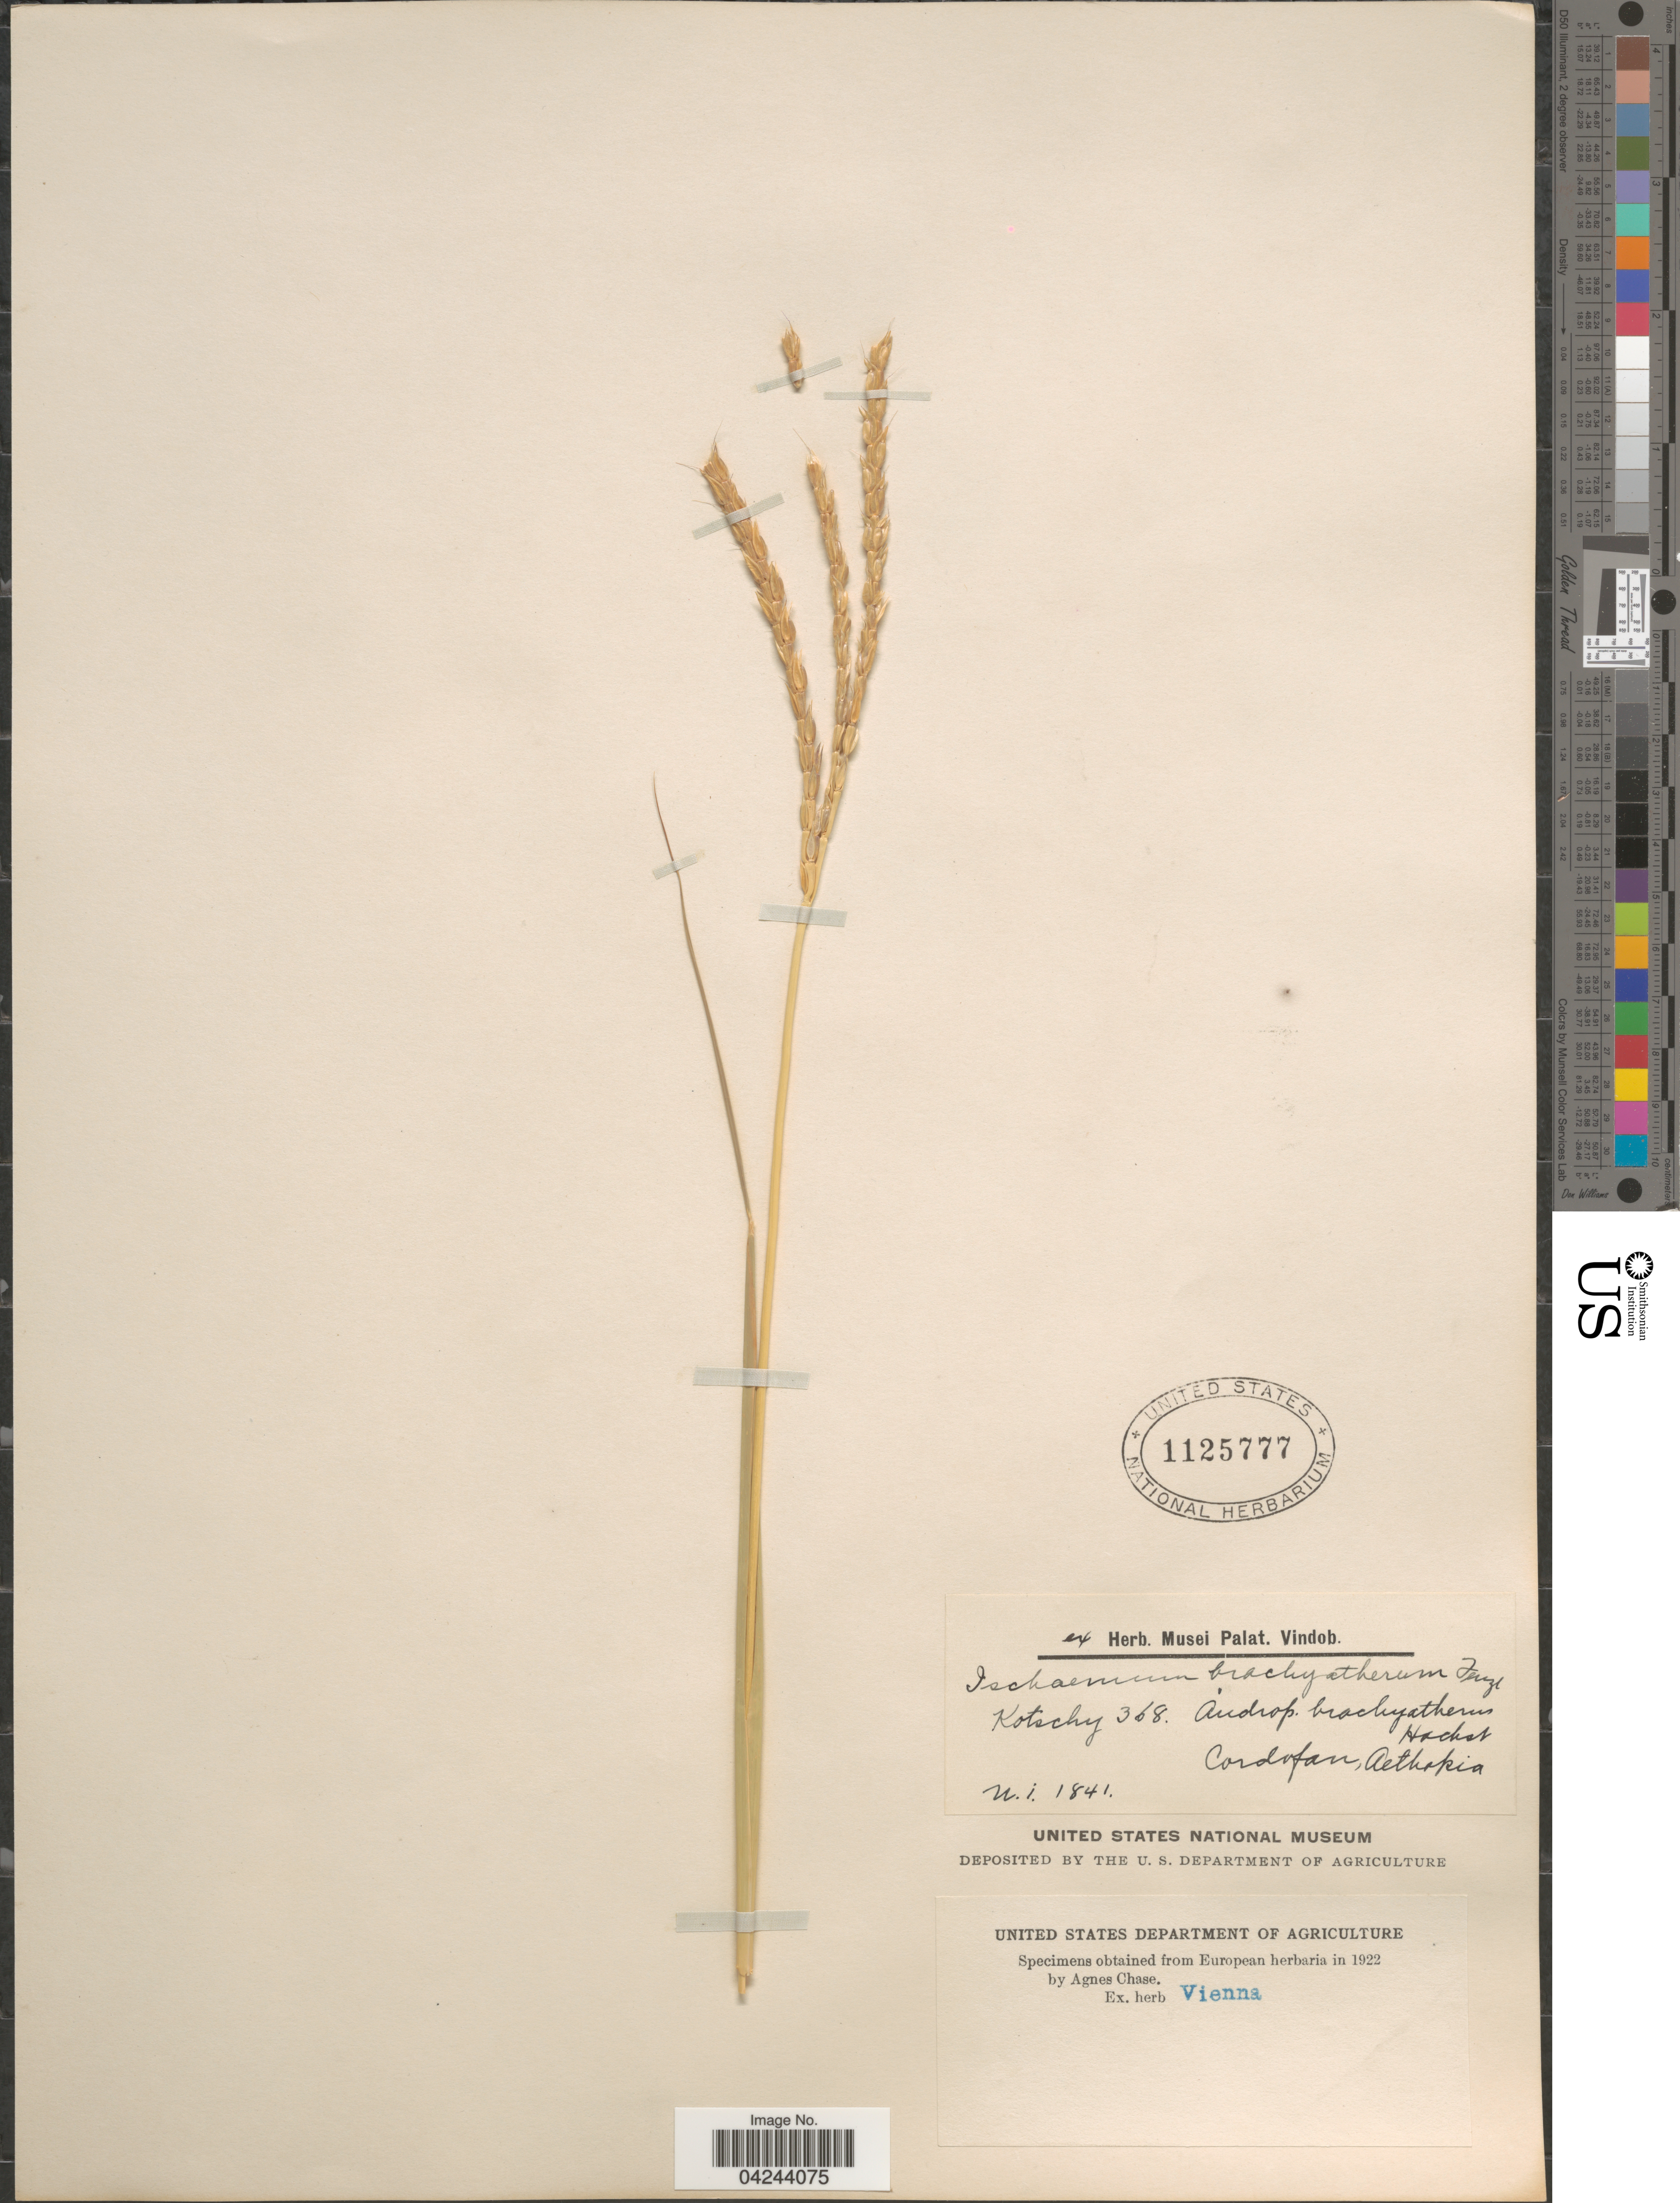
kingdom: Plantae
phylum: Tracheophyta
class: Liliopsida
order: Poales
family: Poaceae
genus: Ischaemum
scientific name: Ischaemum afrum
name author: (J.F. Gmel.) Dandy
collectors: Kotschy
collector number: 368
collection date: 1841-01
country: Ethiopia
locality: Cordofan, Aethopia.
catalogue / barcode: US 1125777